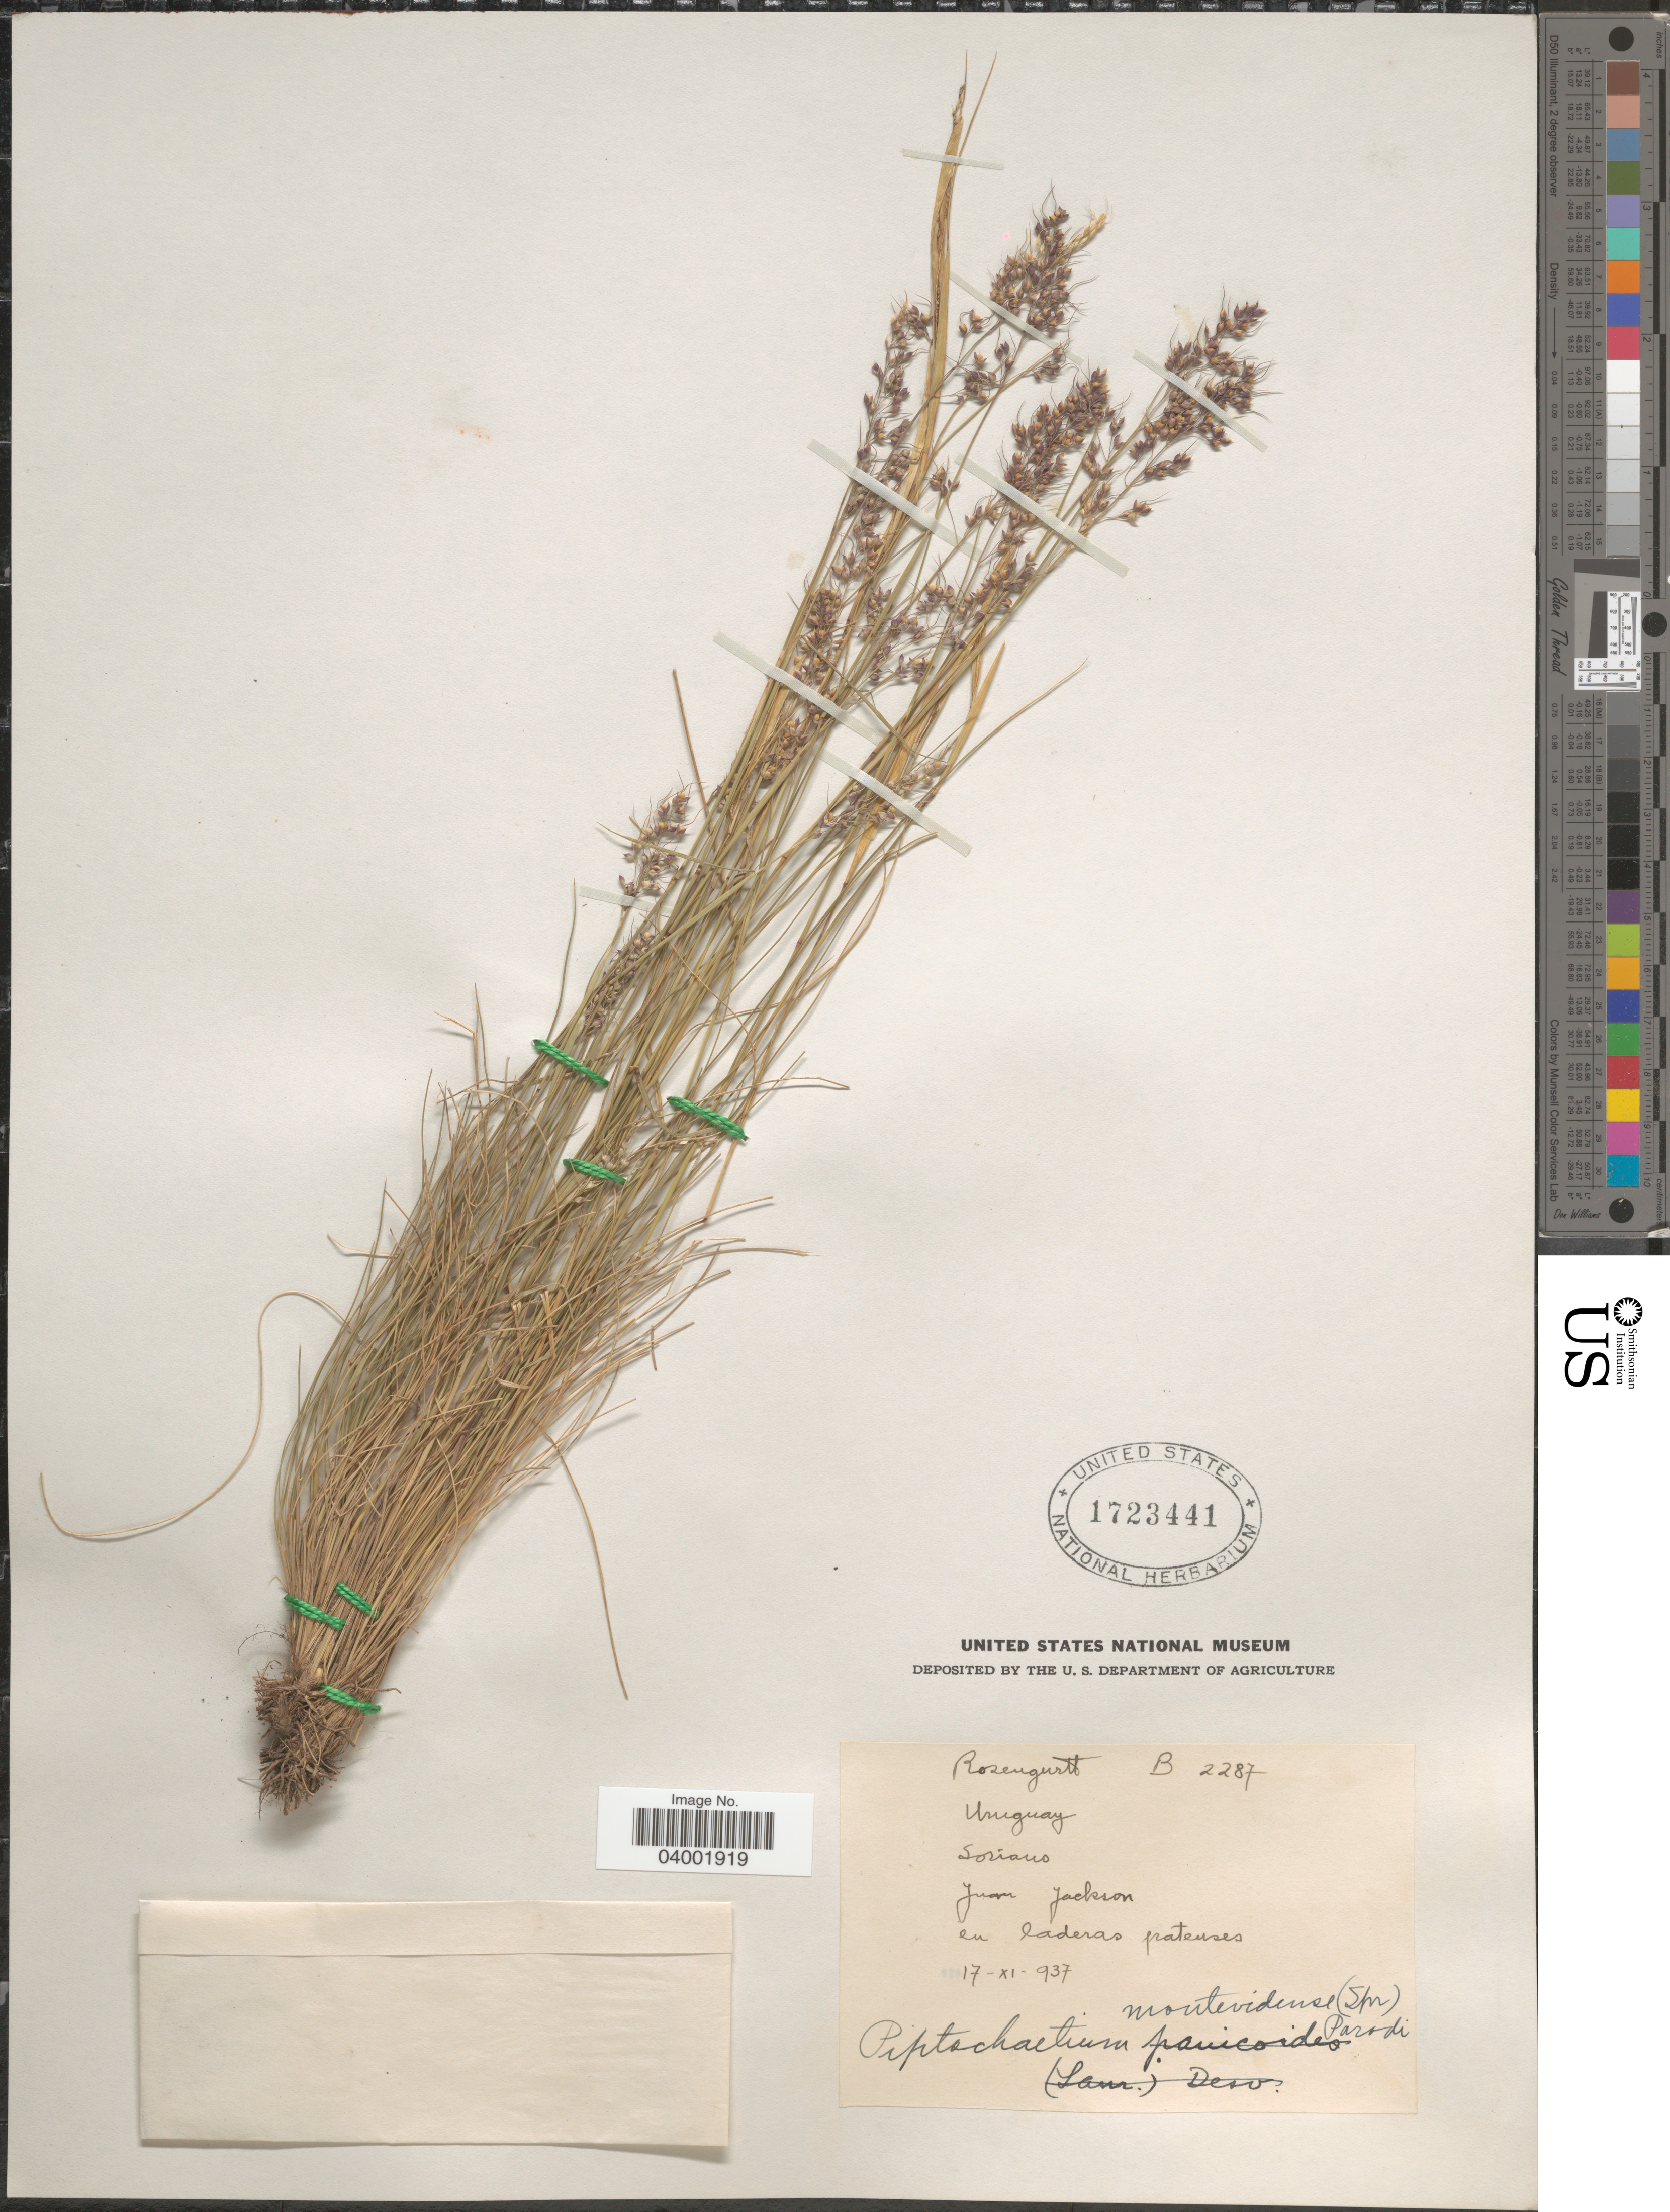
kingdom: Plantae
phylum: Tracheophyta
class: Liliopsida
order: Poales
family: Poaceae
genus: Piptochaetium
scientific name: Piptochaetium montevidense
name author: (Spreng.) Parodi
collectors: Rosengurtt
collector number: B 2287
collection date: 1937-11-17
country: Uruguay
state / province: Soriano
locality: Juan Jackson en laderas patenses.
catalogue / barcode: US 1723441